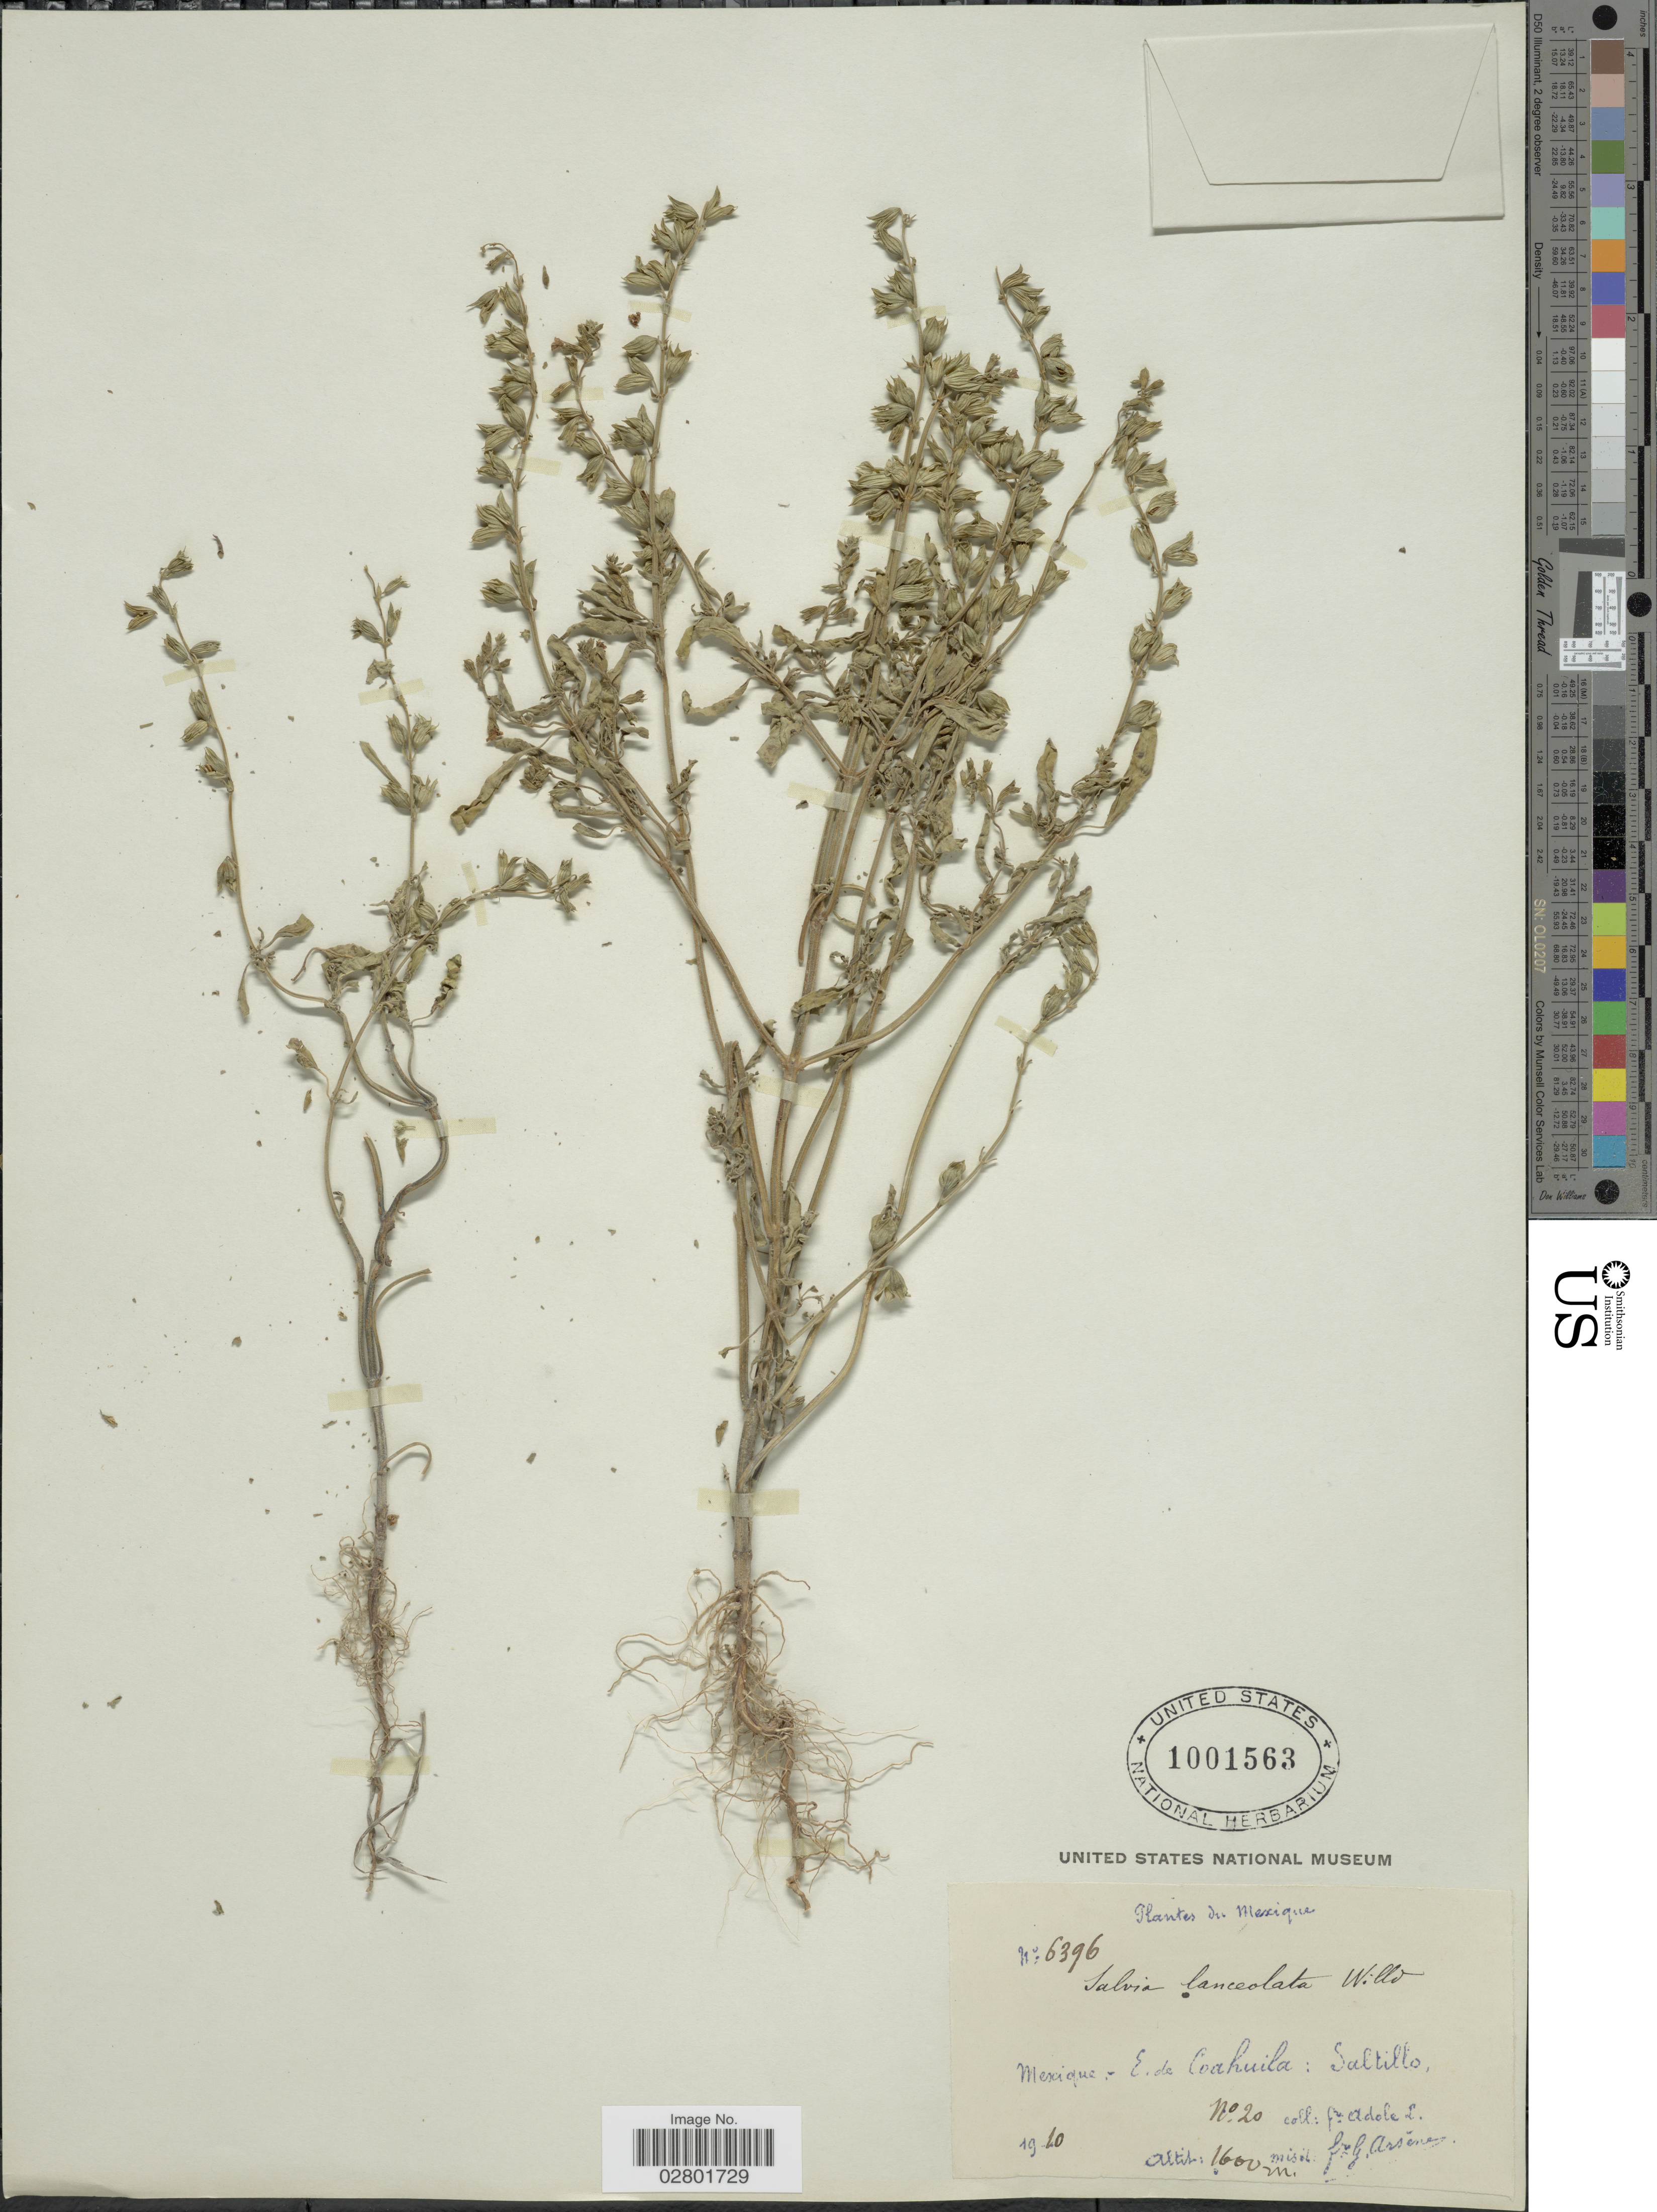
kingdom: Plantae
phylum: Tracheophyta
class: Magnoliopsida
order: Lamiales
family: Lamiaceae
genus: Salvia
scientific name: Salvia lanceolata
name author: Brouss.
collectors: Bro. Adole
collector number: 20/6396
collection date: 1910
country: Mexico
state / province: Coahuila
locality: E. de Coahuila: Saltillo.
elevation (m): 1600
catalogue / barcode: US 1001563